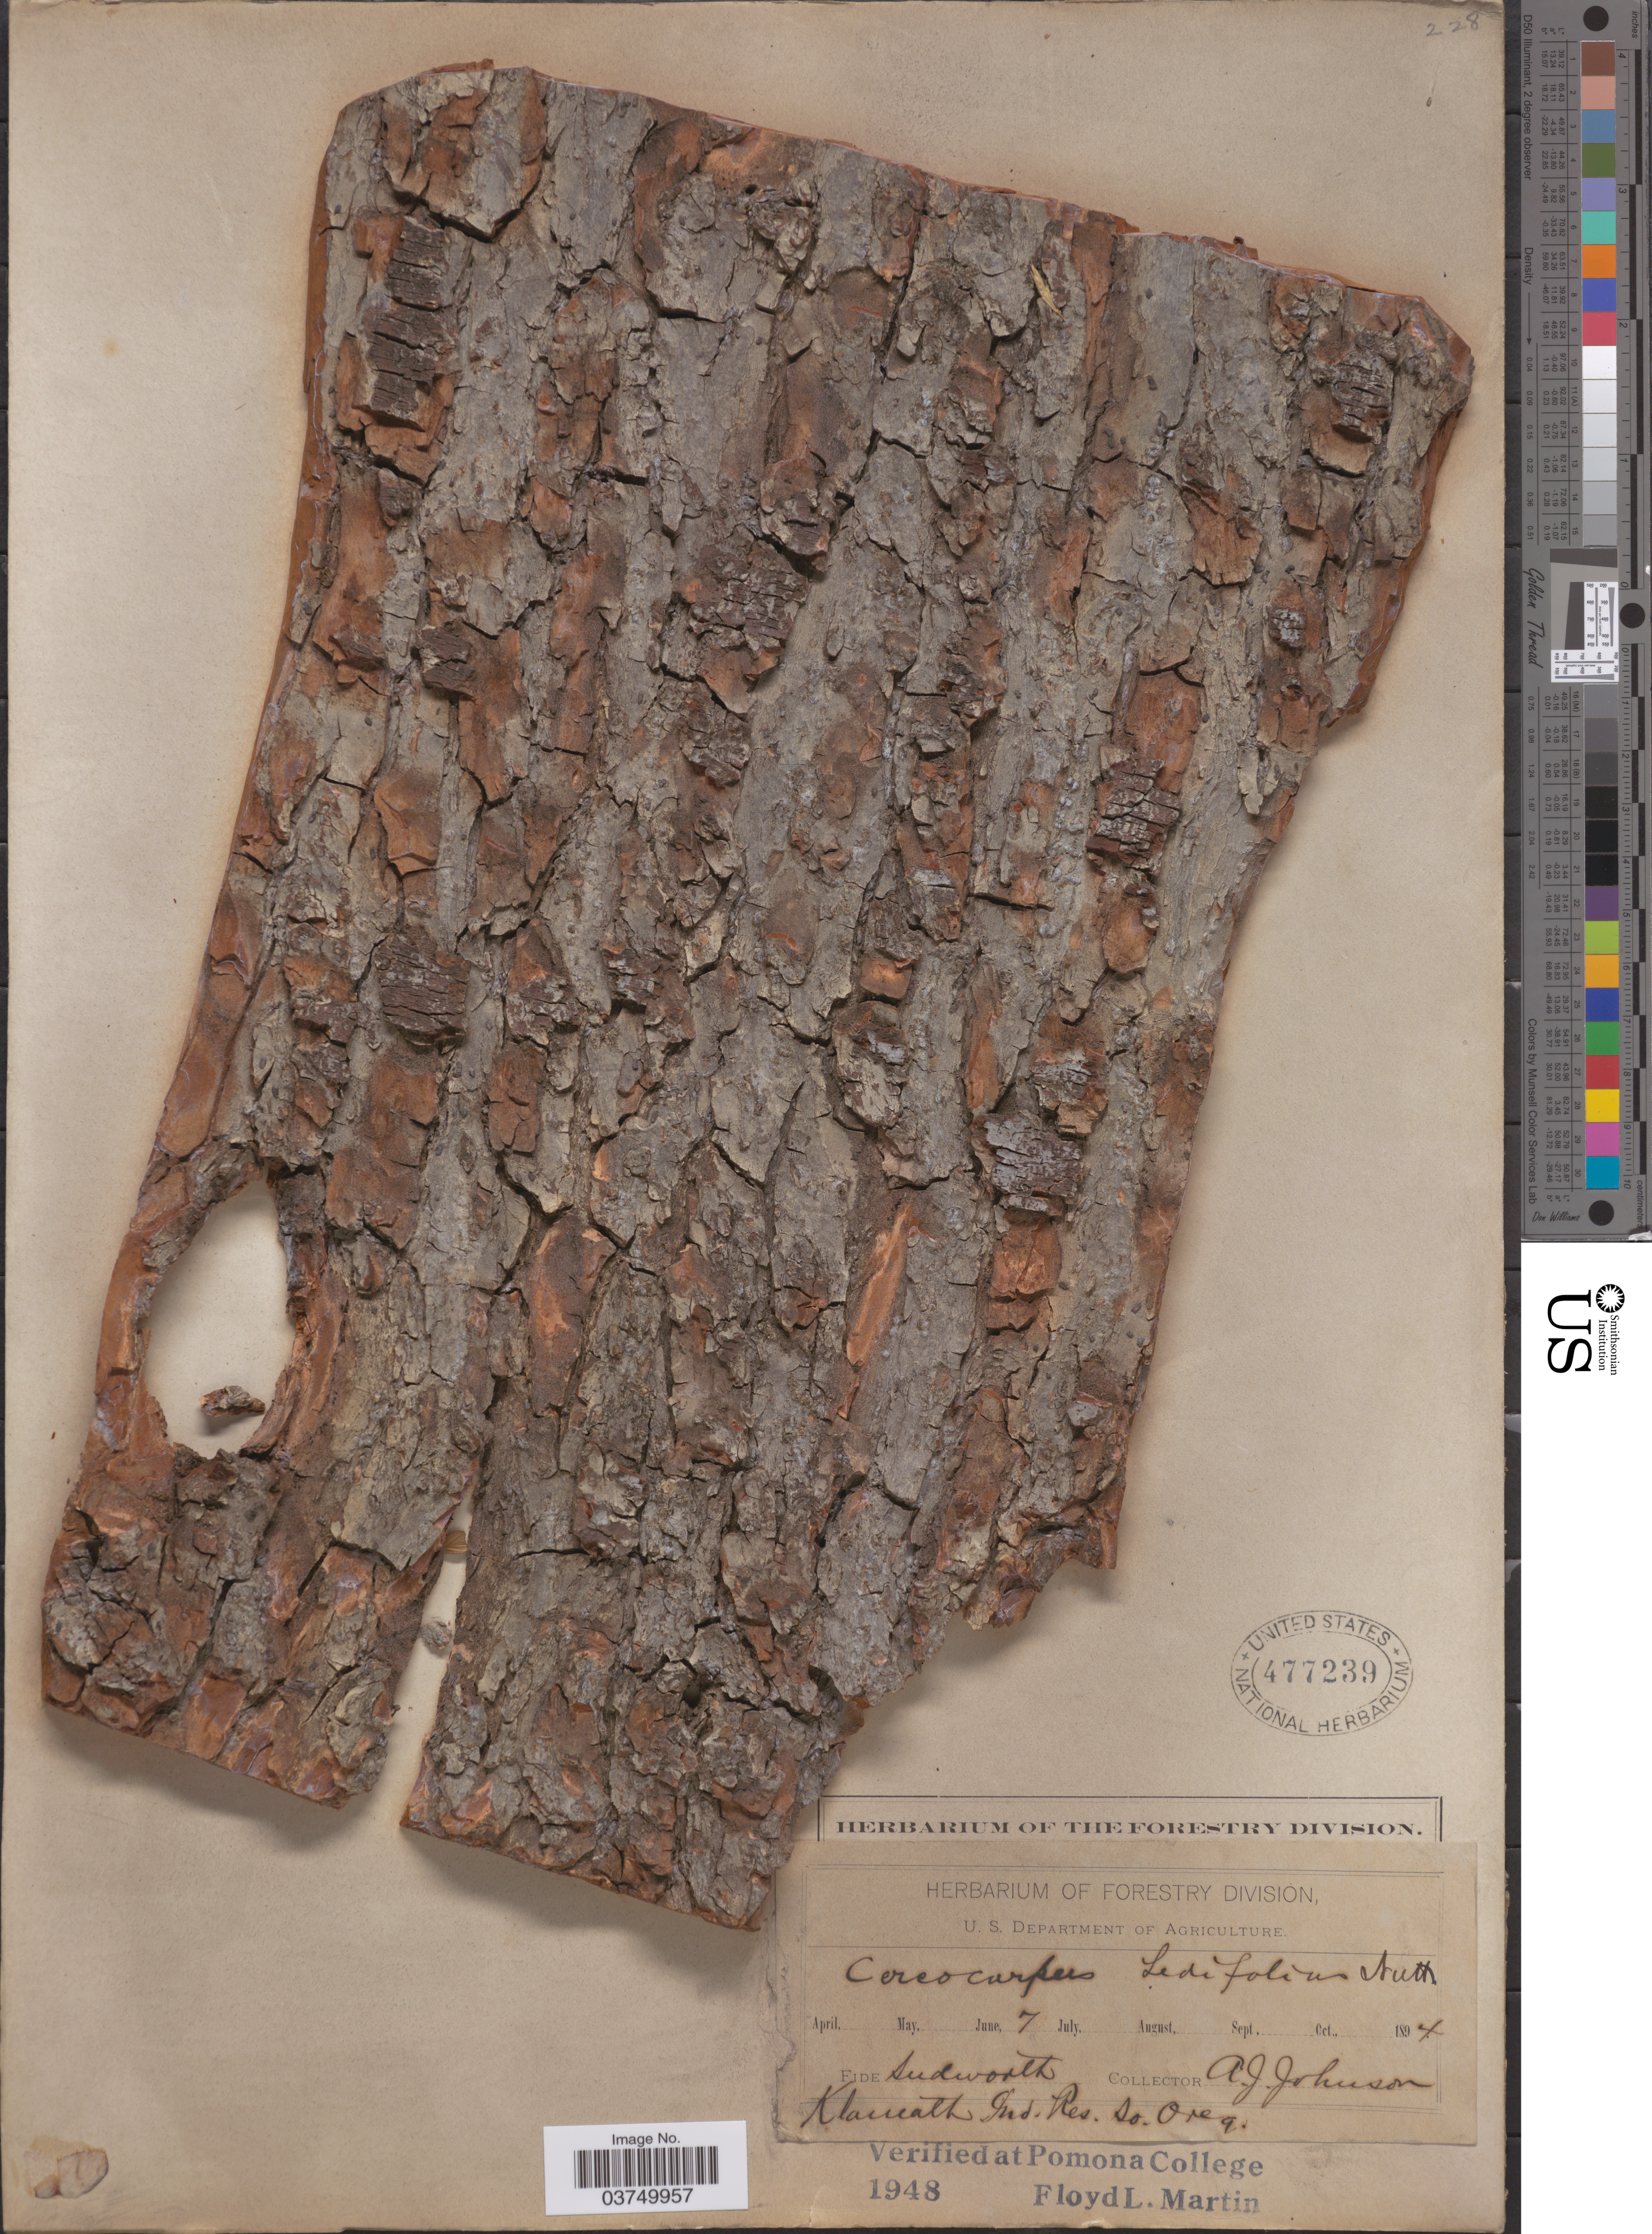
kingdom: Plantae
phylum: Tracheophyta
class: Magnoliopsida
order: Rosales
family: Rosaceae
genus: Cercocarpus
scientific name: Cercocarpus ledifolius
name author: Nutt.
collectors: A. Johnson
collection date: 1894-06-07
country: United States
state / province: Oregon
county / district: Klamath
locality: Sudworth. Klamath Ind. Res. Co.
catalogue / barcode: US 477239